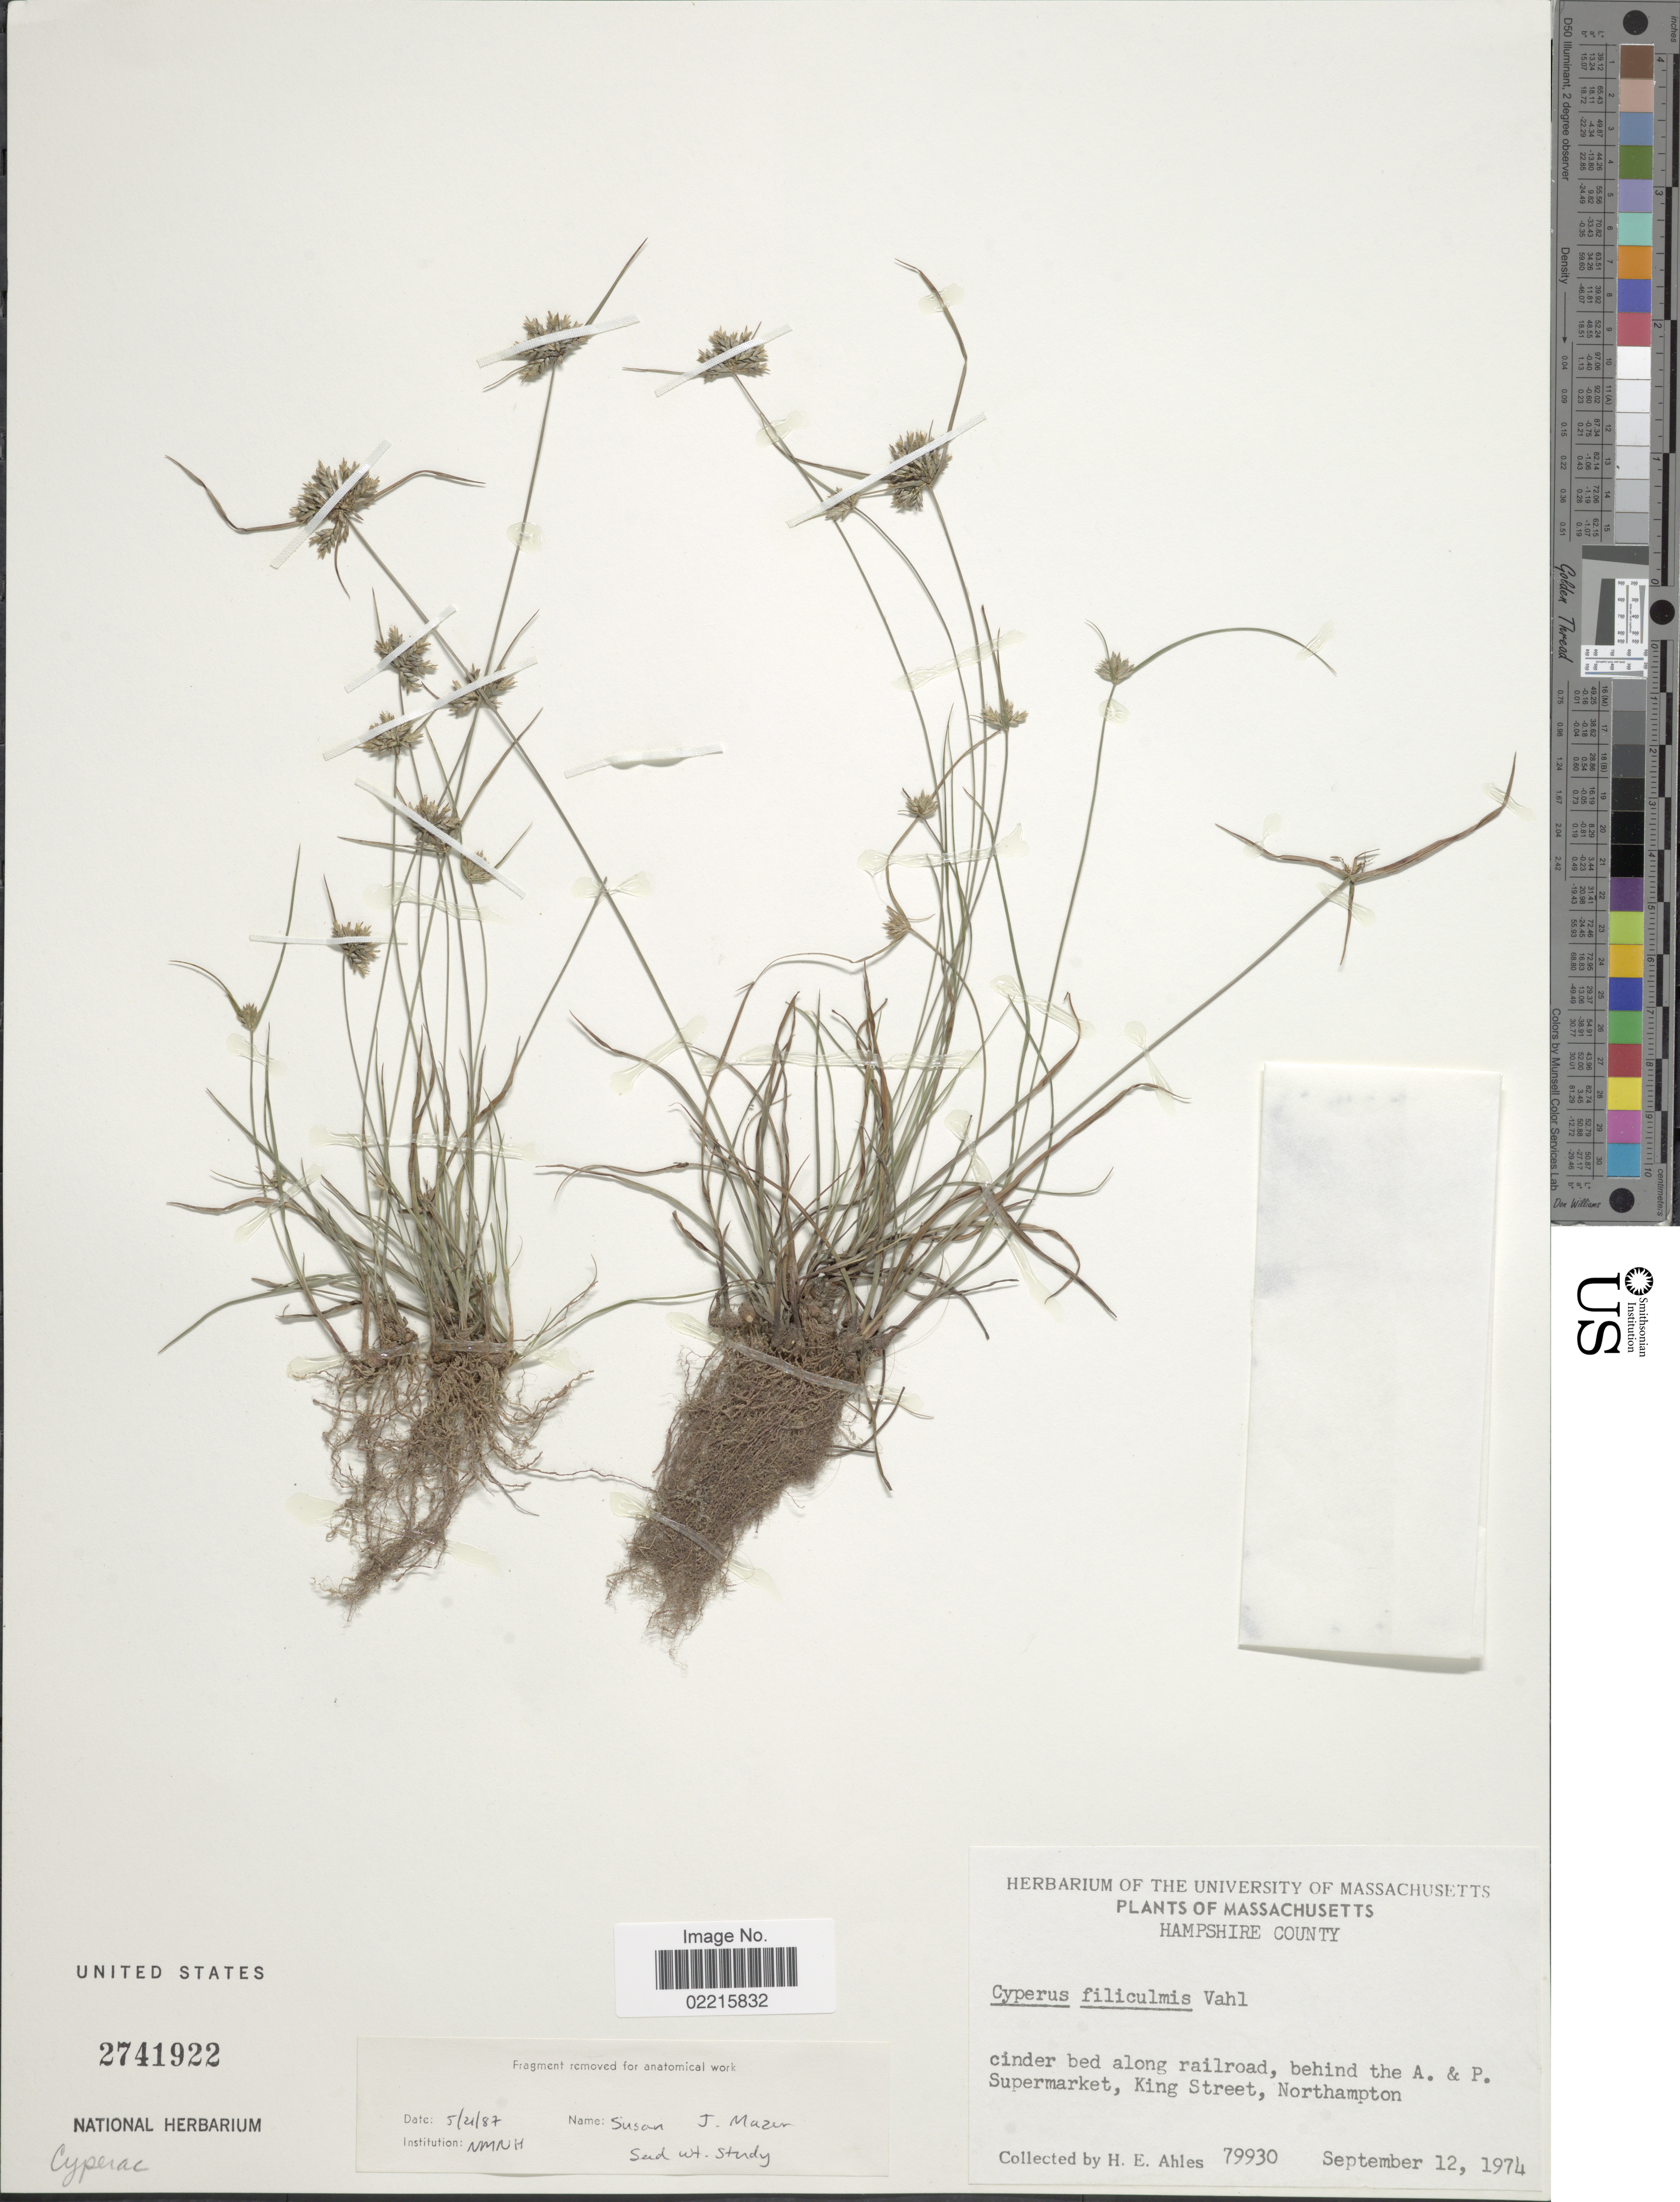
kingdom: Plantae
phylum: Tracheophyta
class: Liliopsida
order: Poales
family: Cyperaceae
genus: Cyperus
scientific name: Cyperus filiculmis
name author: Vahl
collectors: H. E. Ahles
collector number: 79930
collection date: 1974-09-12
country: United States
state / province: Massachusetts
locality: Hampshire County. Cinder bed along railroad, behind the A. & P. Supermarket, King Street, Northampton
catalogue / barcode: US 2741922